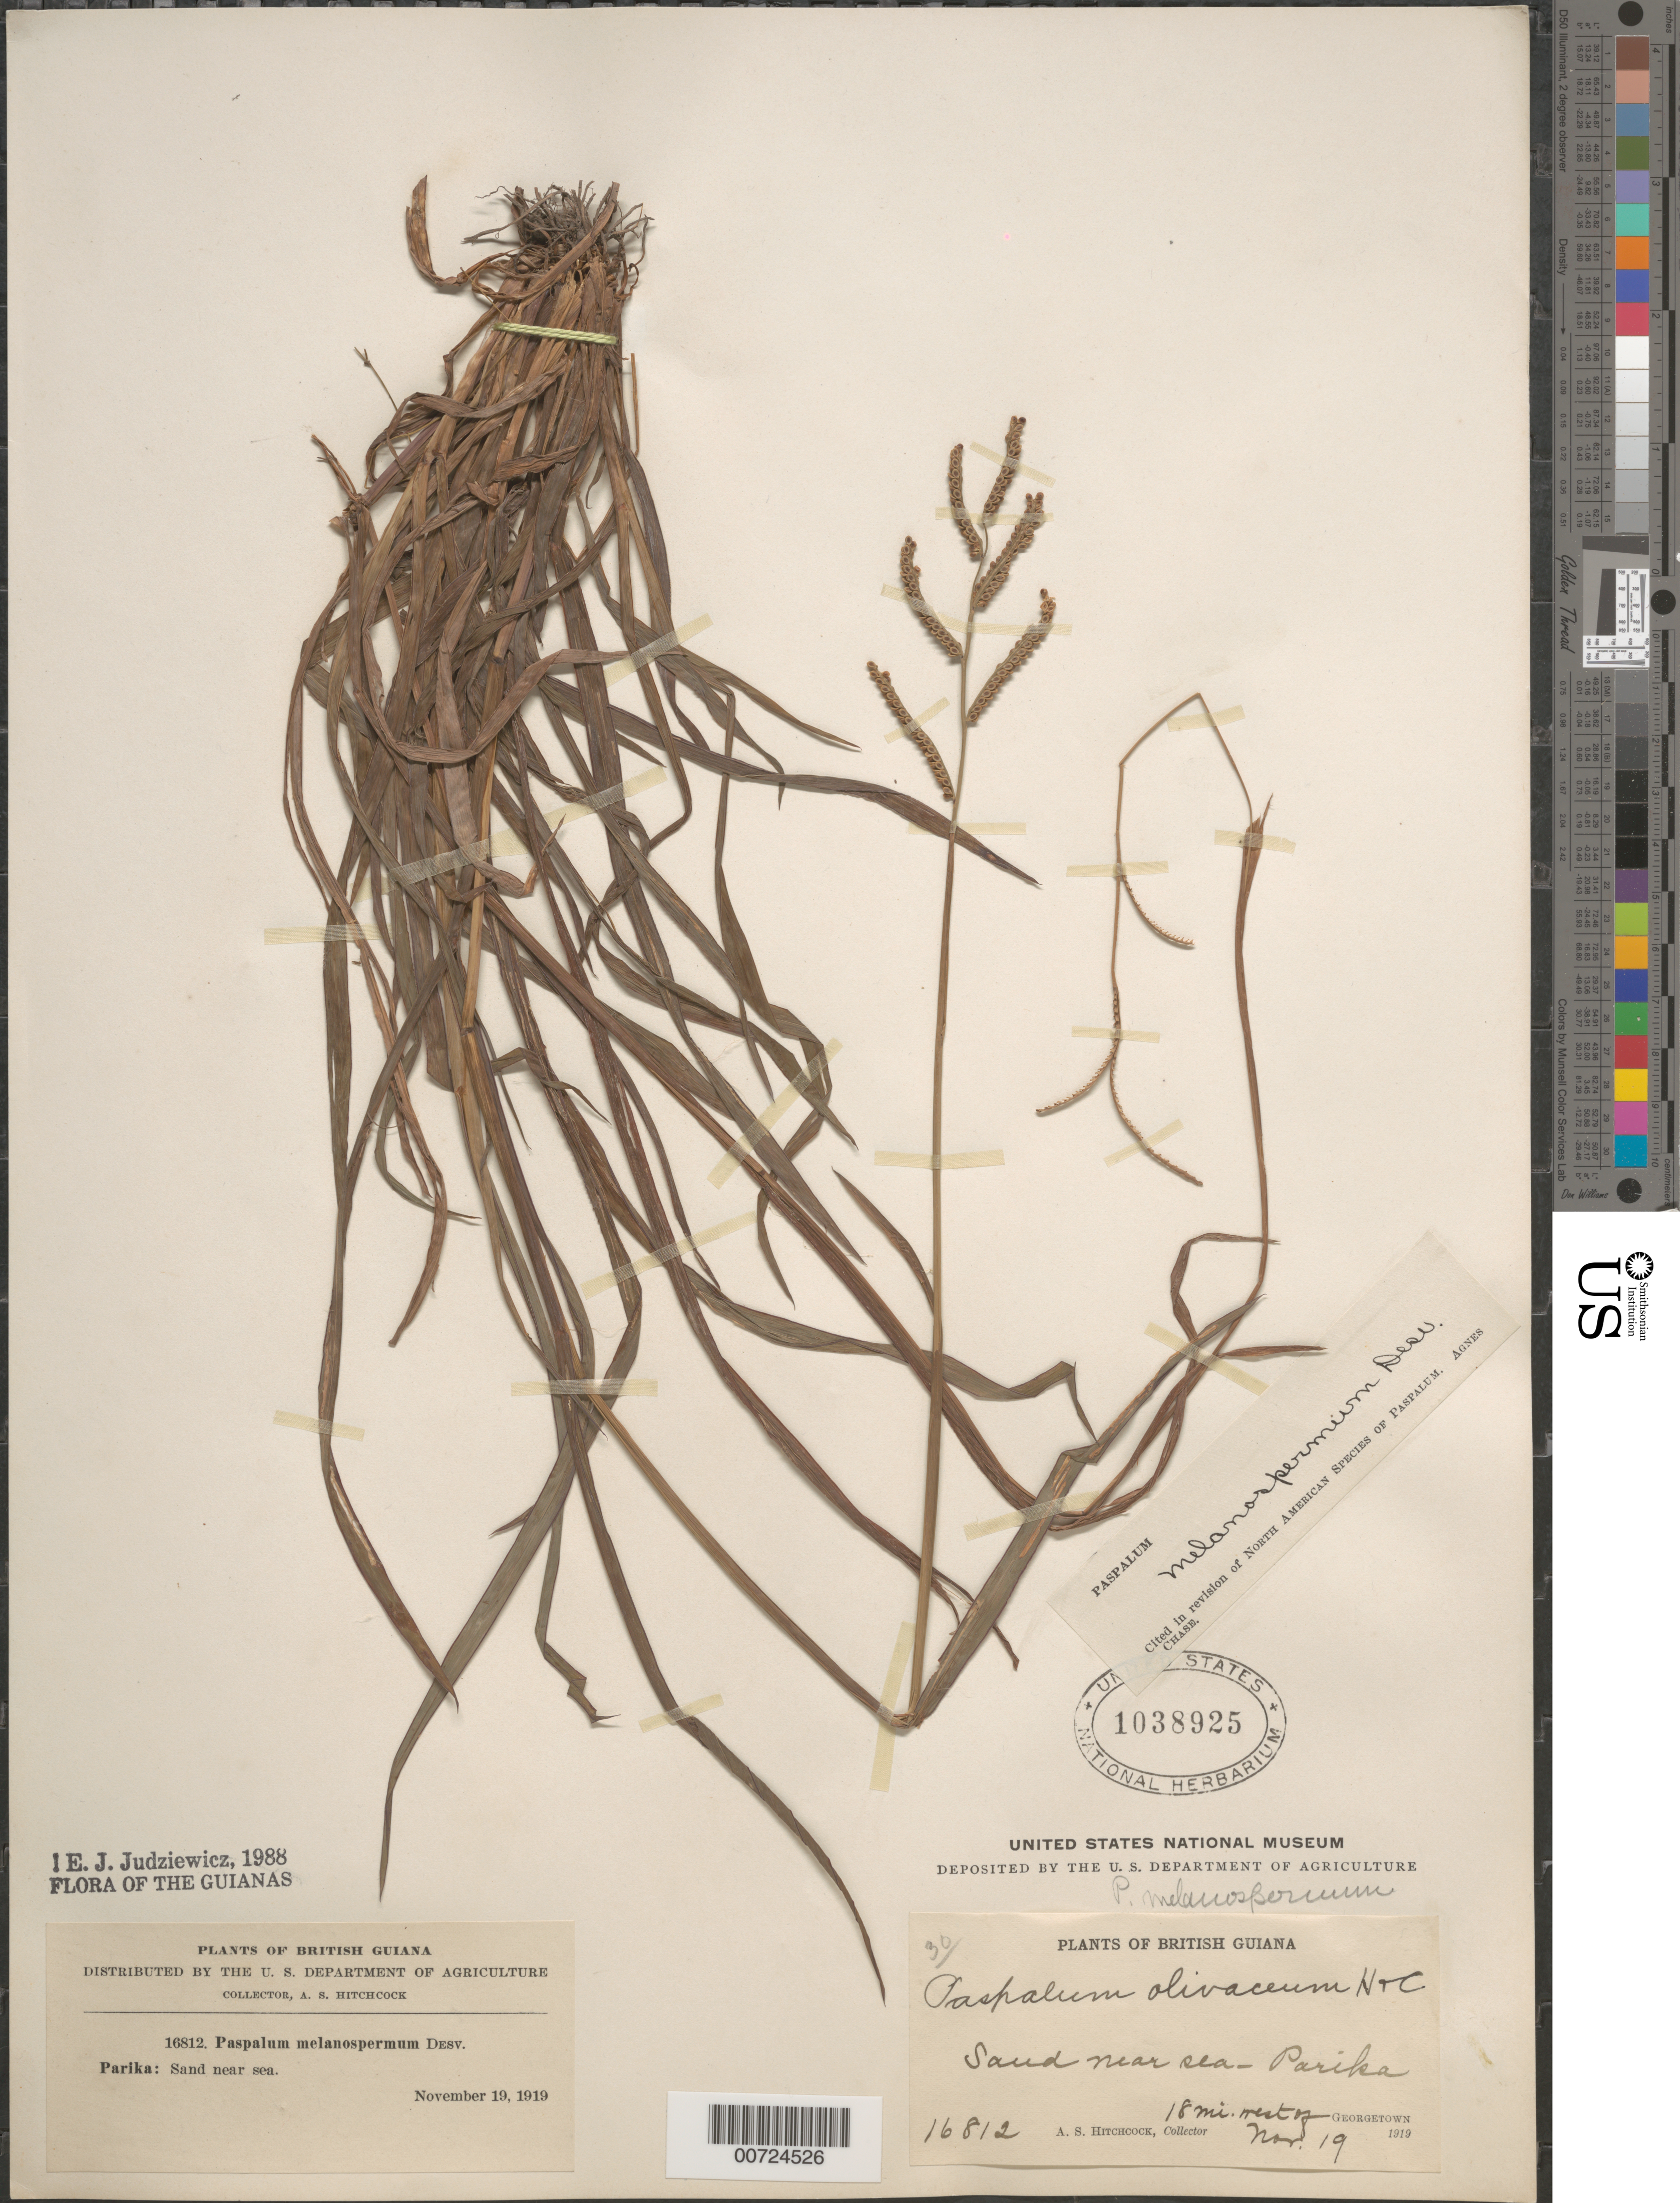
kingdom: Plantae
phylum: Tracheophyta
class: Liliopsida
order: Poales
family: Poaceae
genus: Paspalum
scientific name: Paspalum melanospermum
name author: Desv. ex Poir.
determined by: Judziewicz, E. J.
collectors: A. S. Hitchcock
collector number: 16812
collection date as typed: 19-Nov-19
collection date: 1919-11-19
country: Guyana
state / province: Essequibo Isl-W. Demerara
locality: Parika, 18 mi. W of Georgetown, on Essequibo R.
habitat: Sand near sea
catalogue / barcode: US 1038925